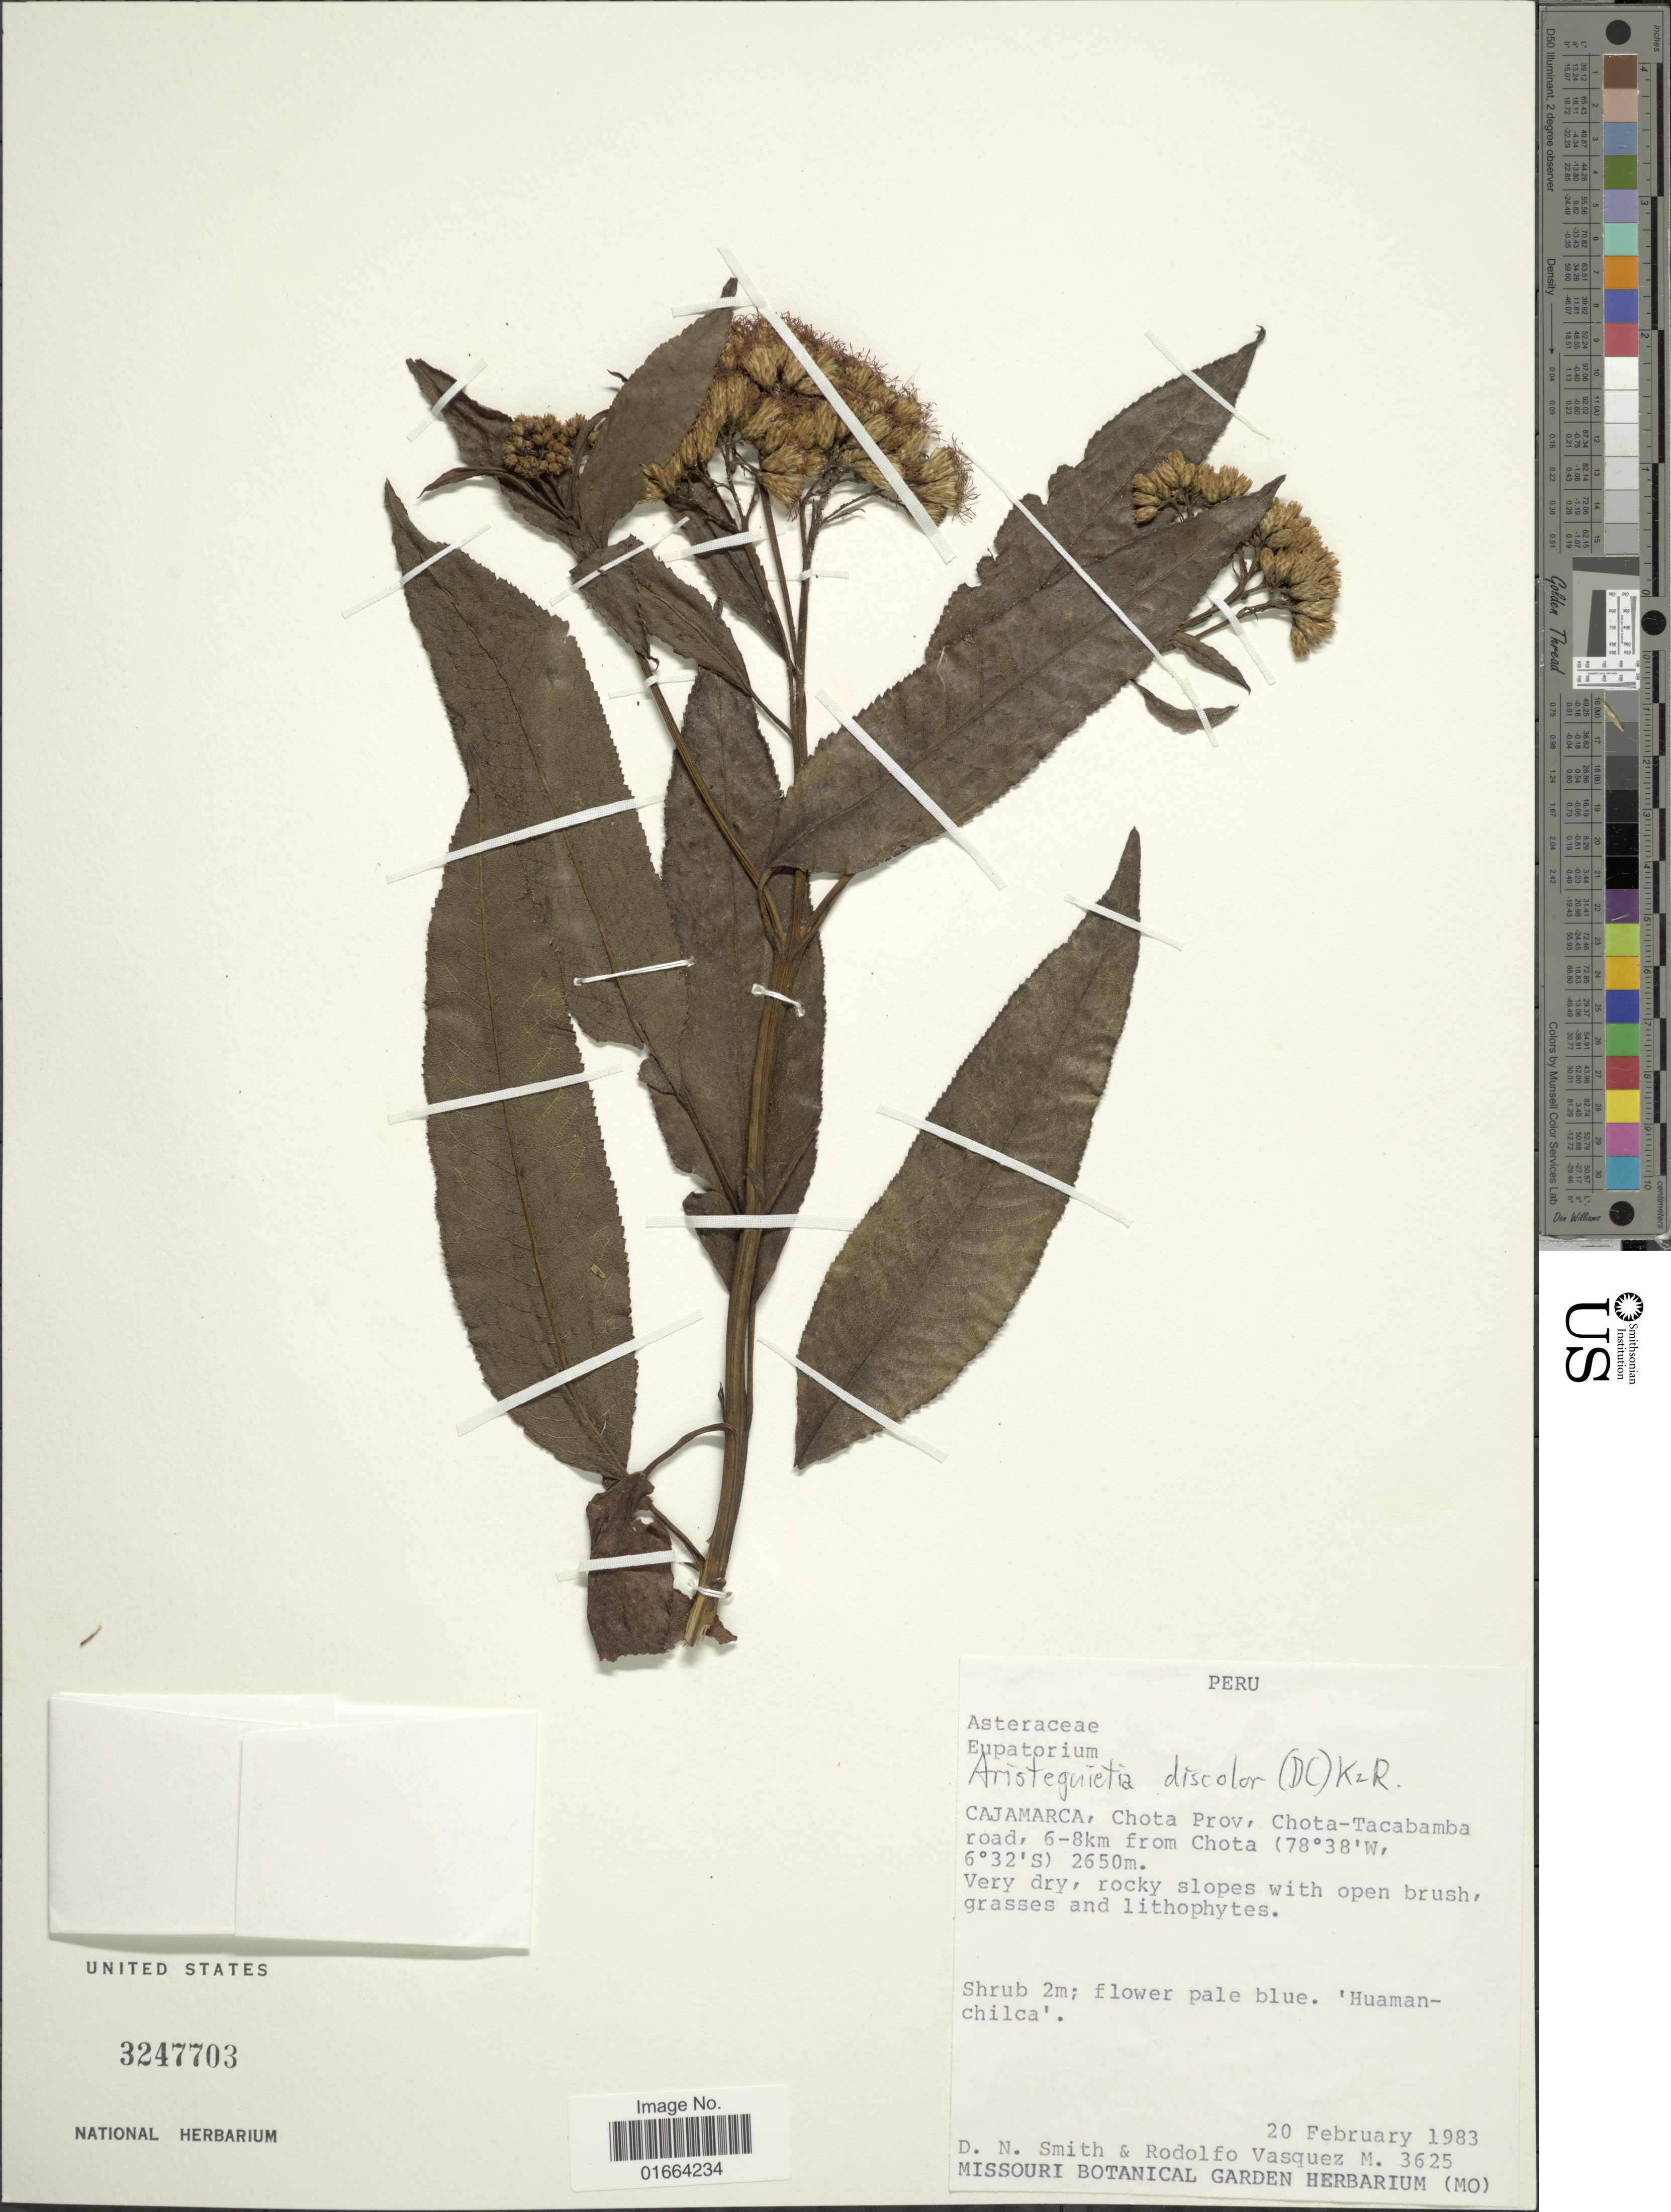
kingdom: Plantae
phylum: Tracheophyta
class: Magnoliopsida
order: Asterales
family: Asteraceae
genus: Aristeguietia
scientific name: Aristeguietia discolor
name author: (DC.) R.M. King & H. Rob.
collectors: D. Smith & R. Vásquez M.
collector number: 3625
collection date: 1983-02-20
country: Peru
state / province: Cajamarca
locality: Chota Prov, Chota-Tacabamba road, 6-8km from Chota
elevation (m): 2650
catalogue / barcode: US 3247703